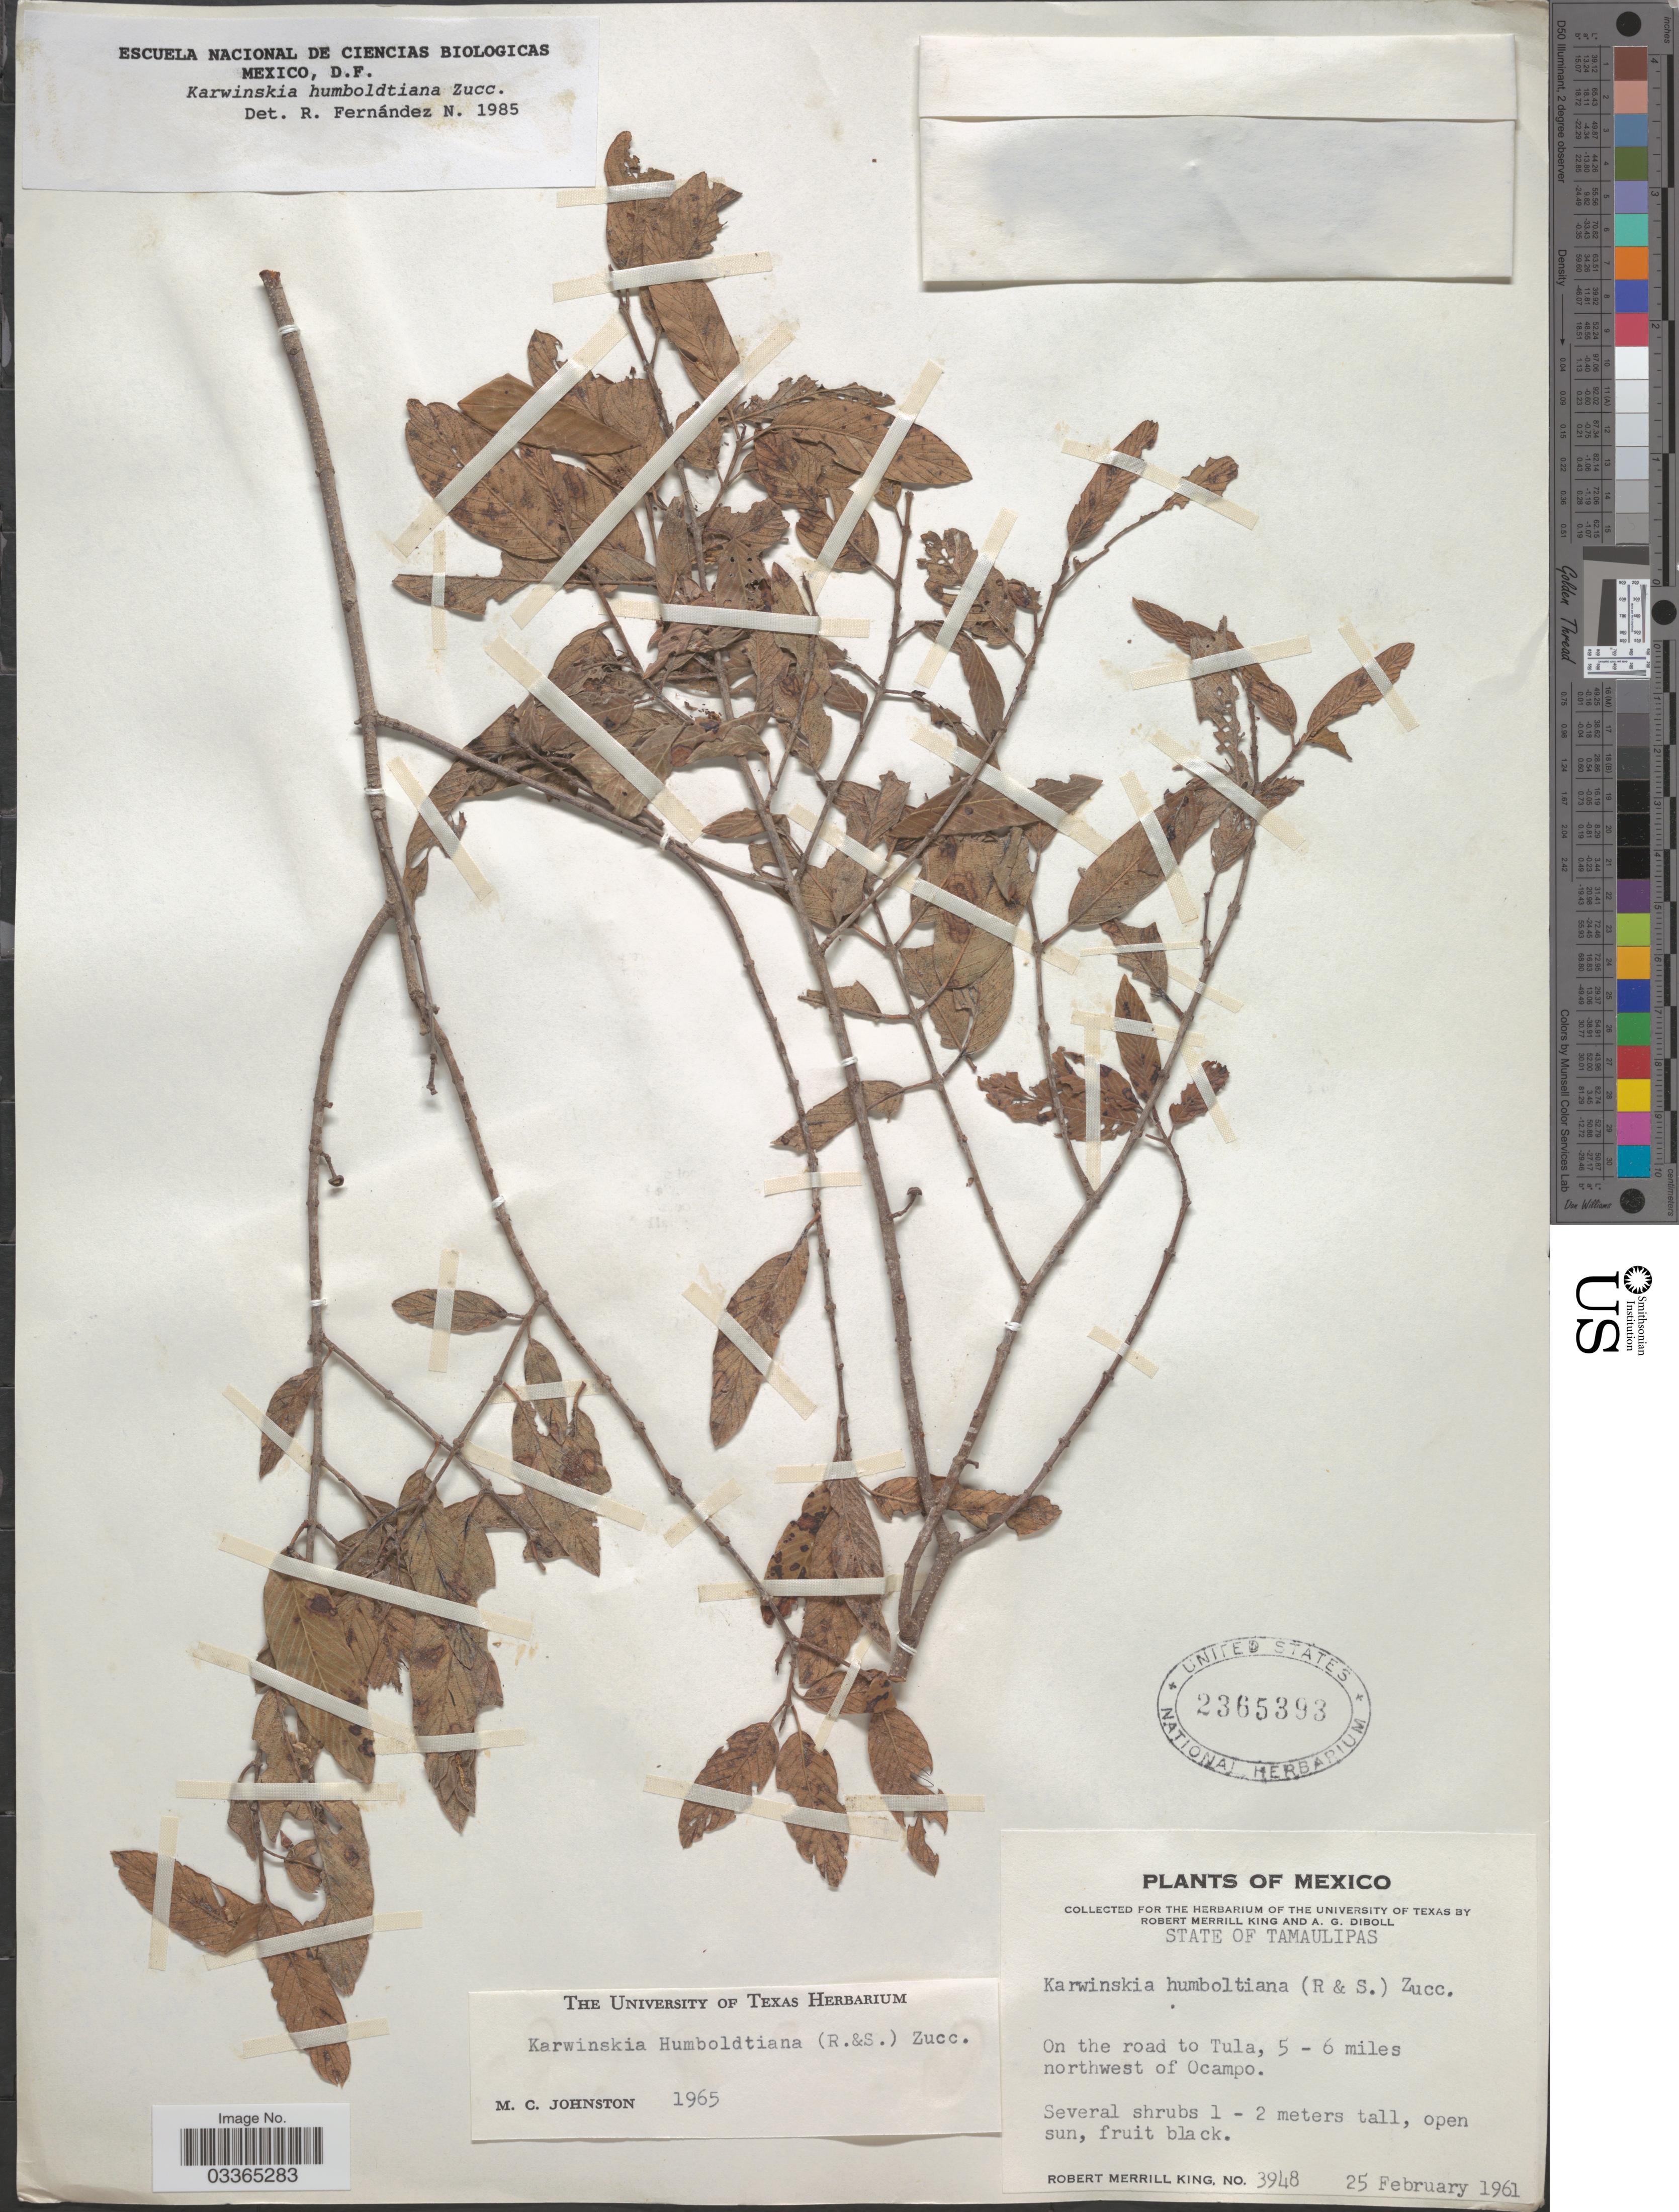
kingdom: Plantae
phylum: Tracheophyta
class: Magnoliopsida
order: Rosales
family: Rhamnaceae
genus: Karwinskia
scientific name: Karwinskia humboldtiana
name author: (Schult.) Zucc.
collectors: R. M. King & A. Diboll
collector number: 3948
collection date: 1961-02-25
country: Mexico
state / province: Tamaulipas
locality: On the road to Tula, 5-6 miles northwest of Ocampo.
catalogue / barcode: US 2365393